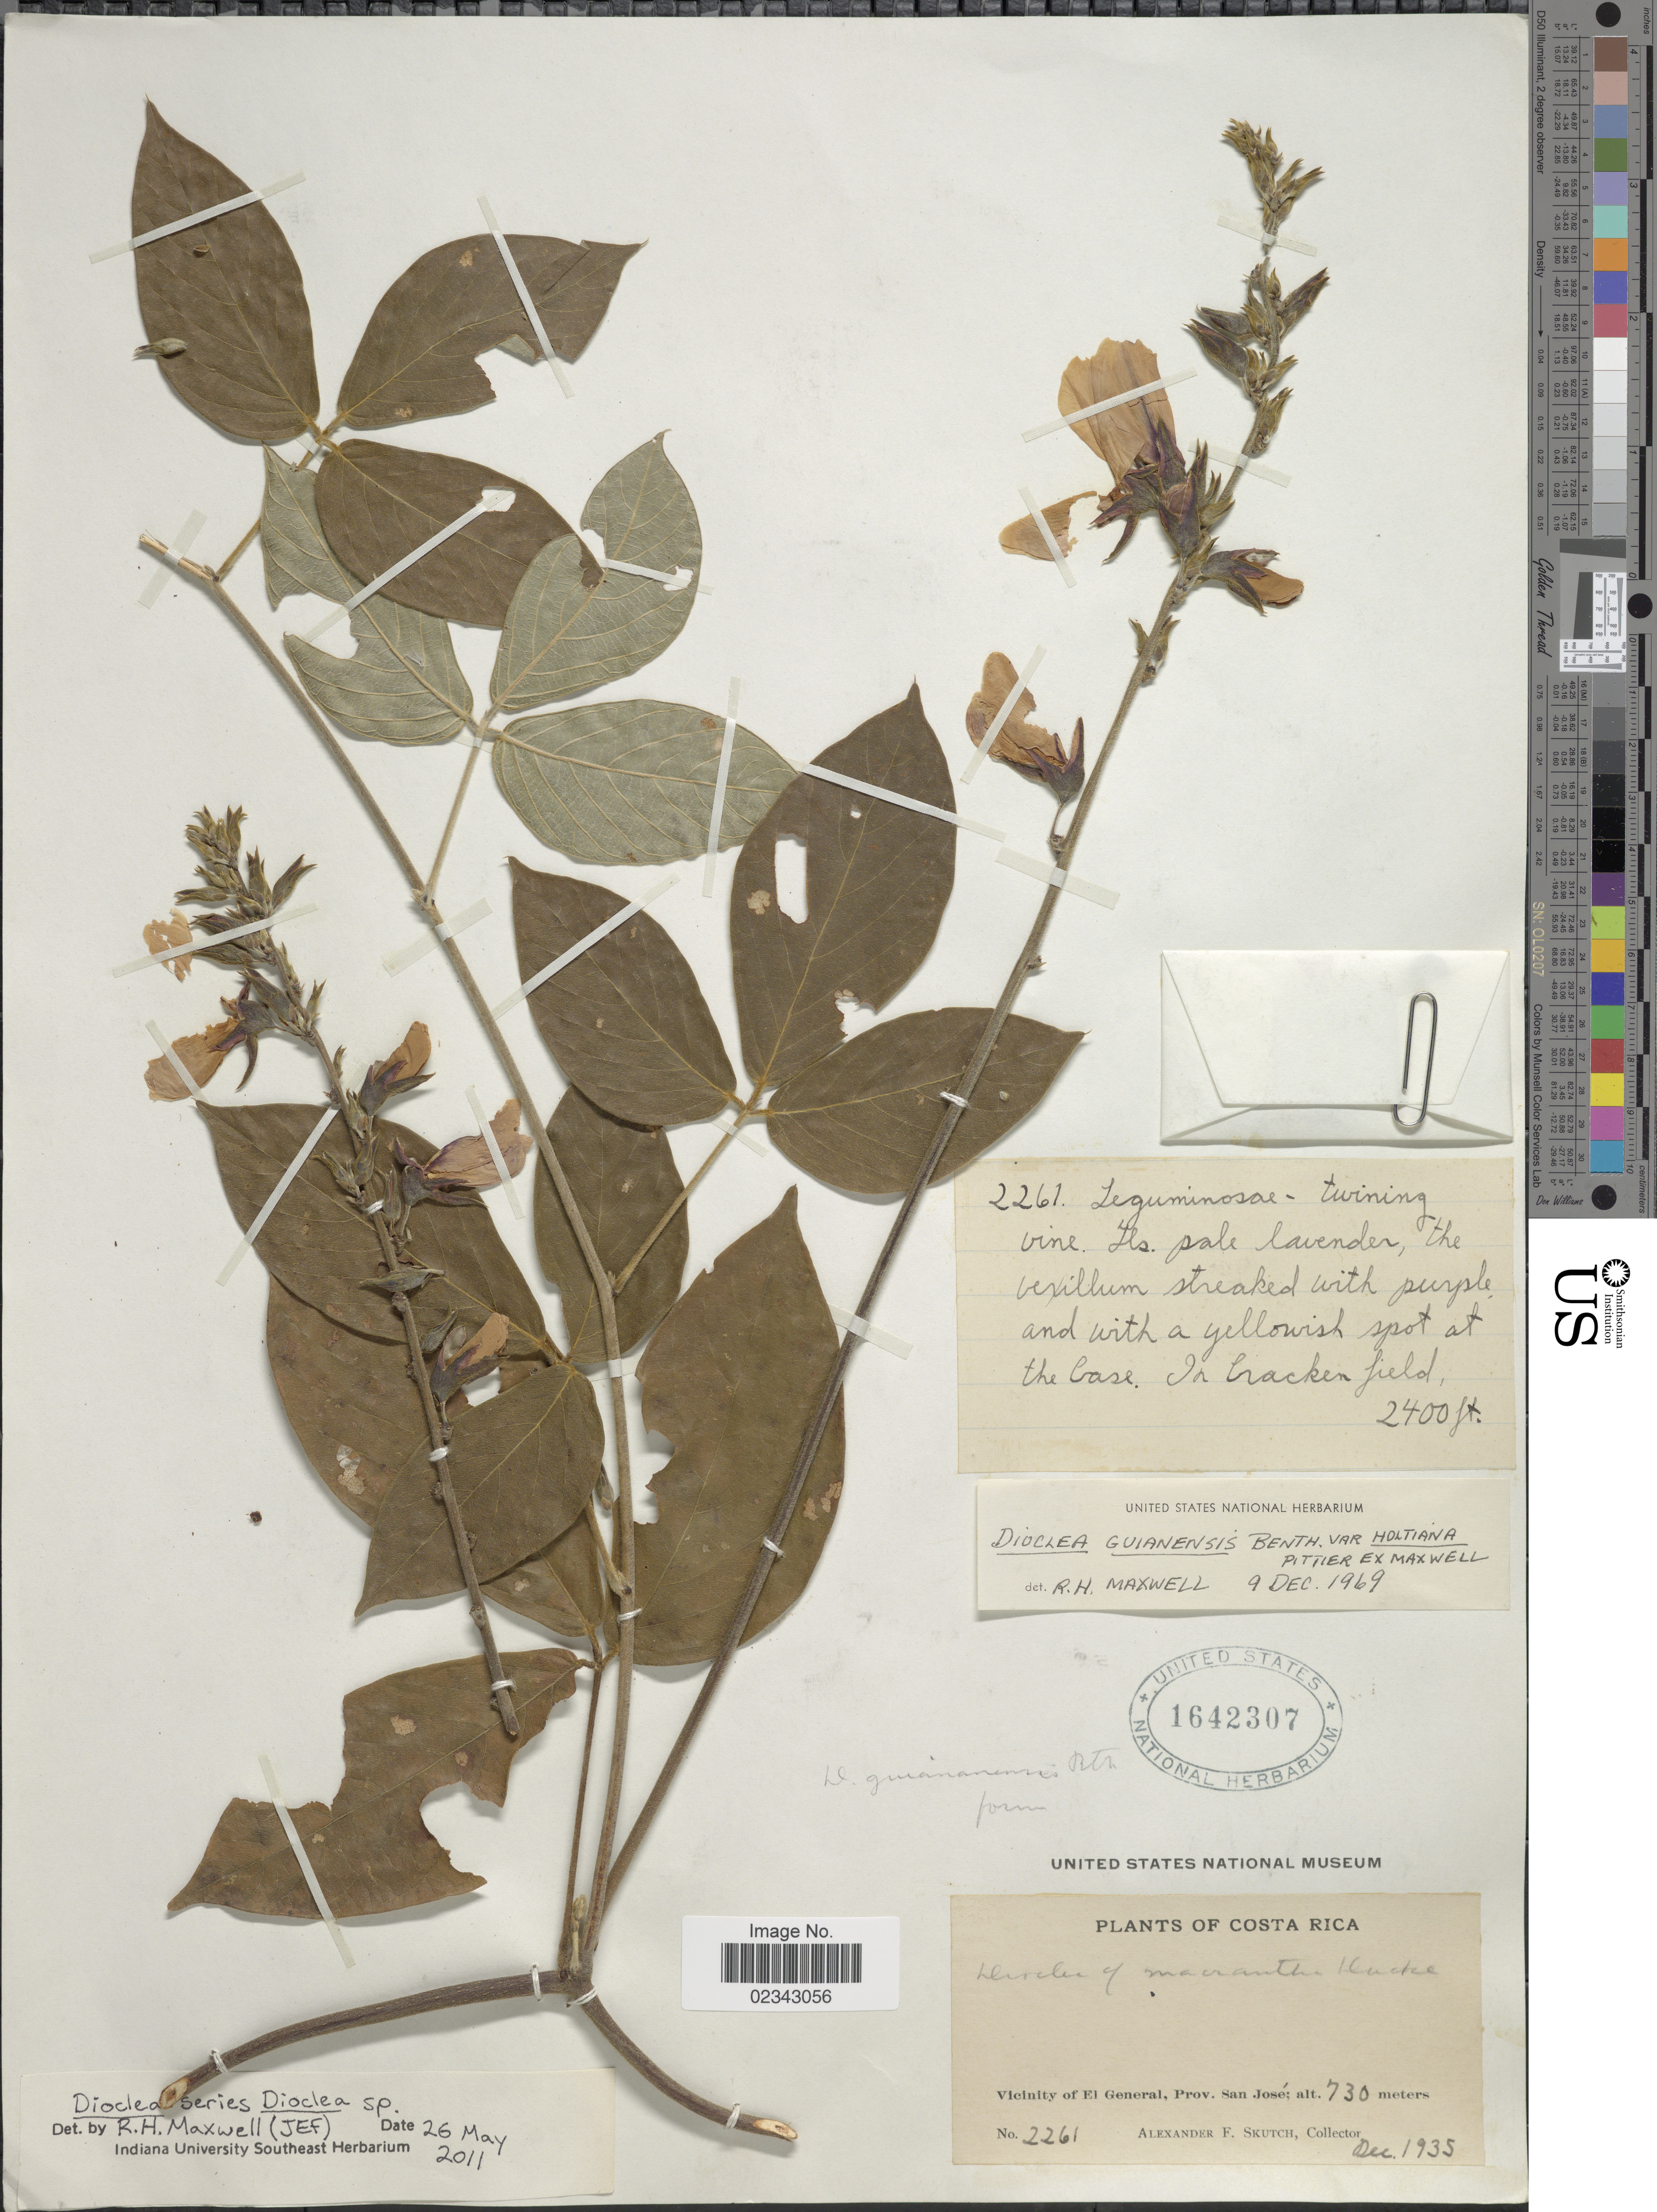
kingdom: Plantae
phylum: Tracheophyta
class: Magnoliopsida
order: Fabales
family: Fabaceae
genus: Dioclea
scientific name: Dioclea sp.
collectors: A. F. Skutch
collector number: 2261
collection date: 1935-12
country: Costa Rica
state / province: San José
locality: Vicinity of EL General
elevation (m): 730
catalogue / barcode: US 1642307